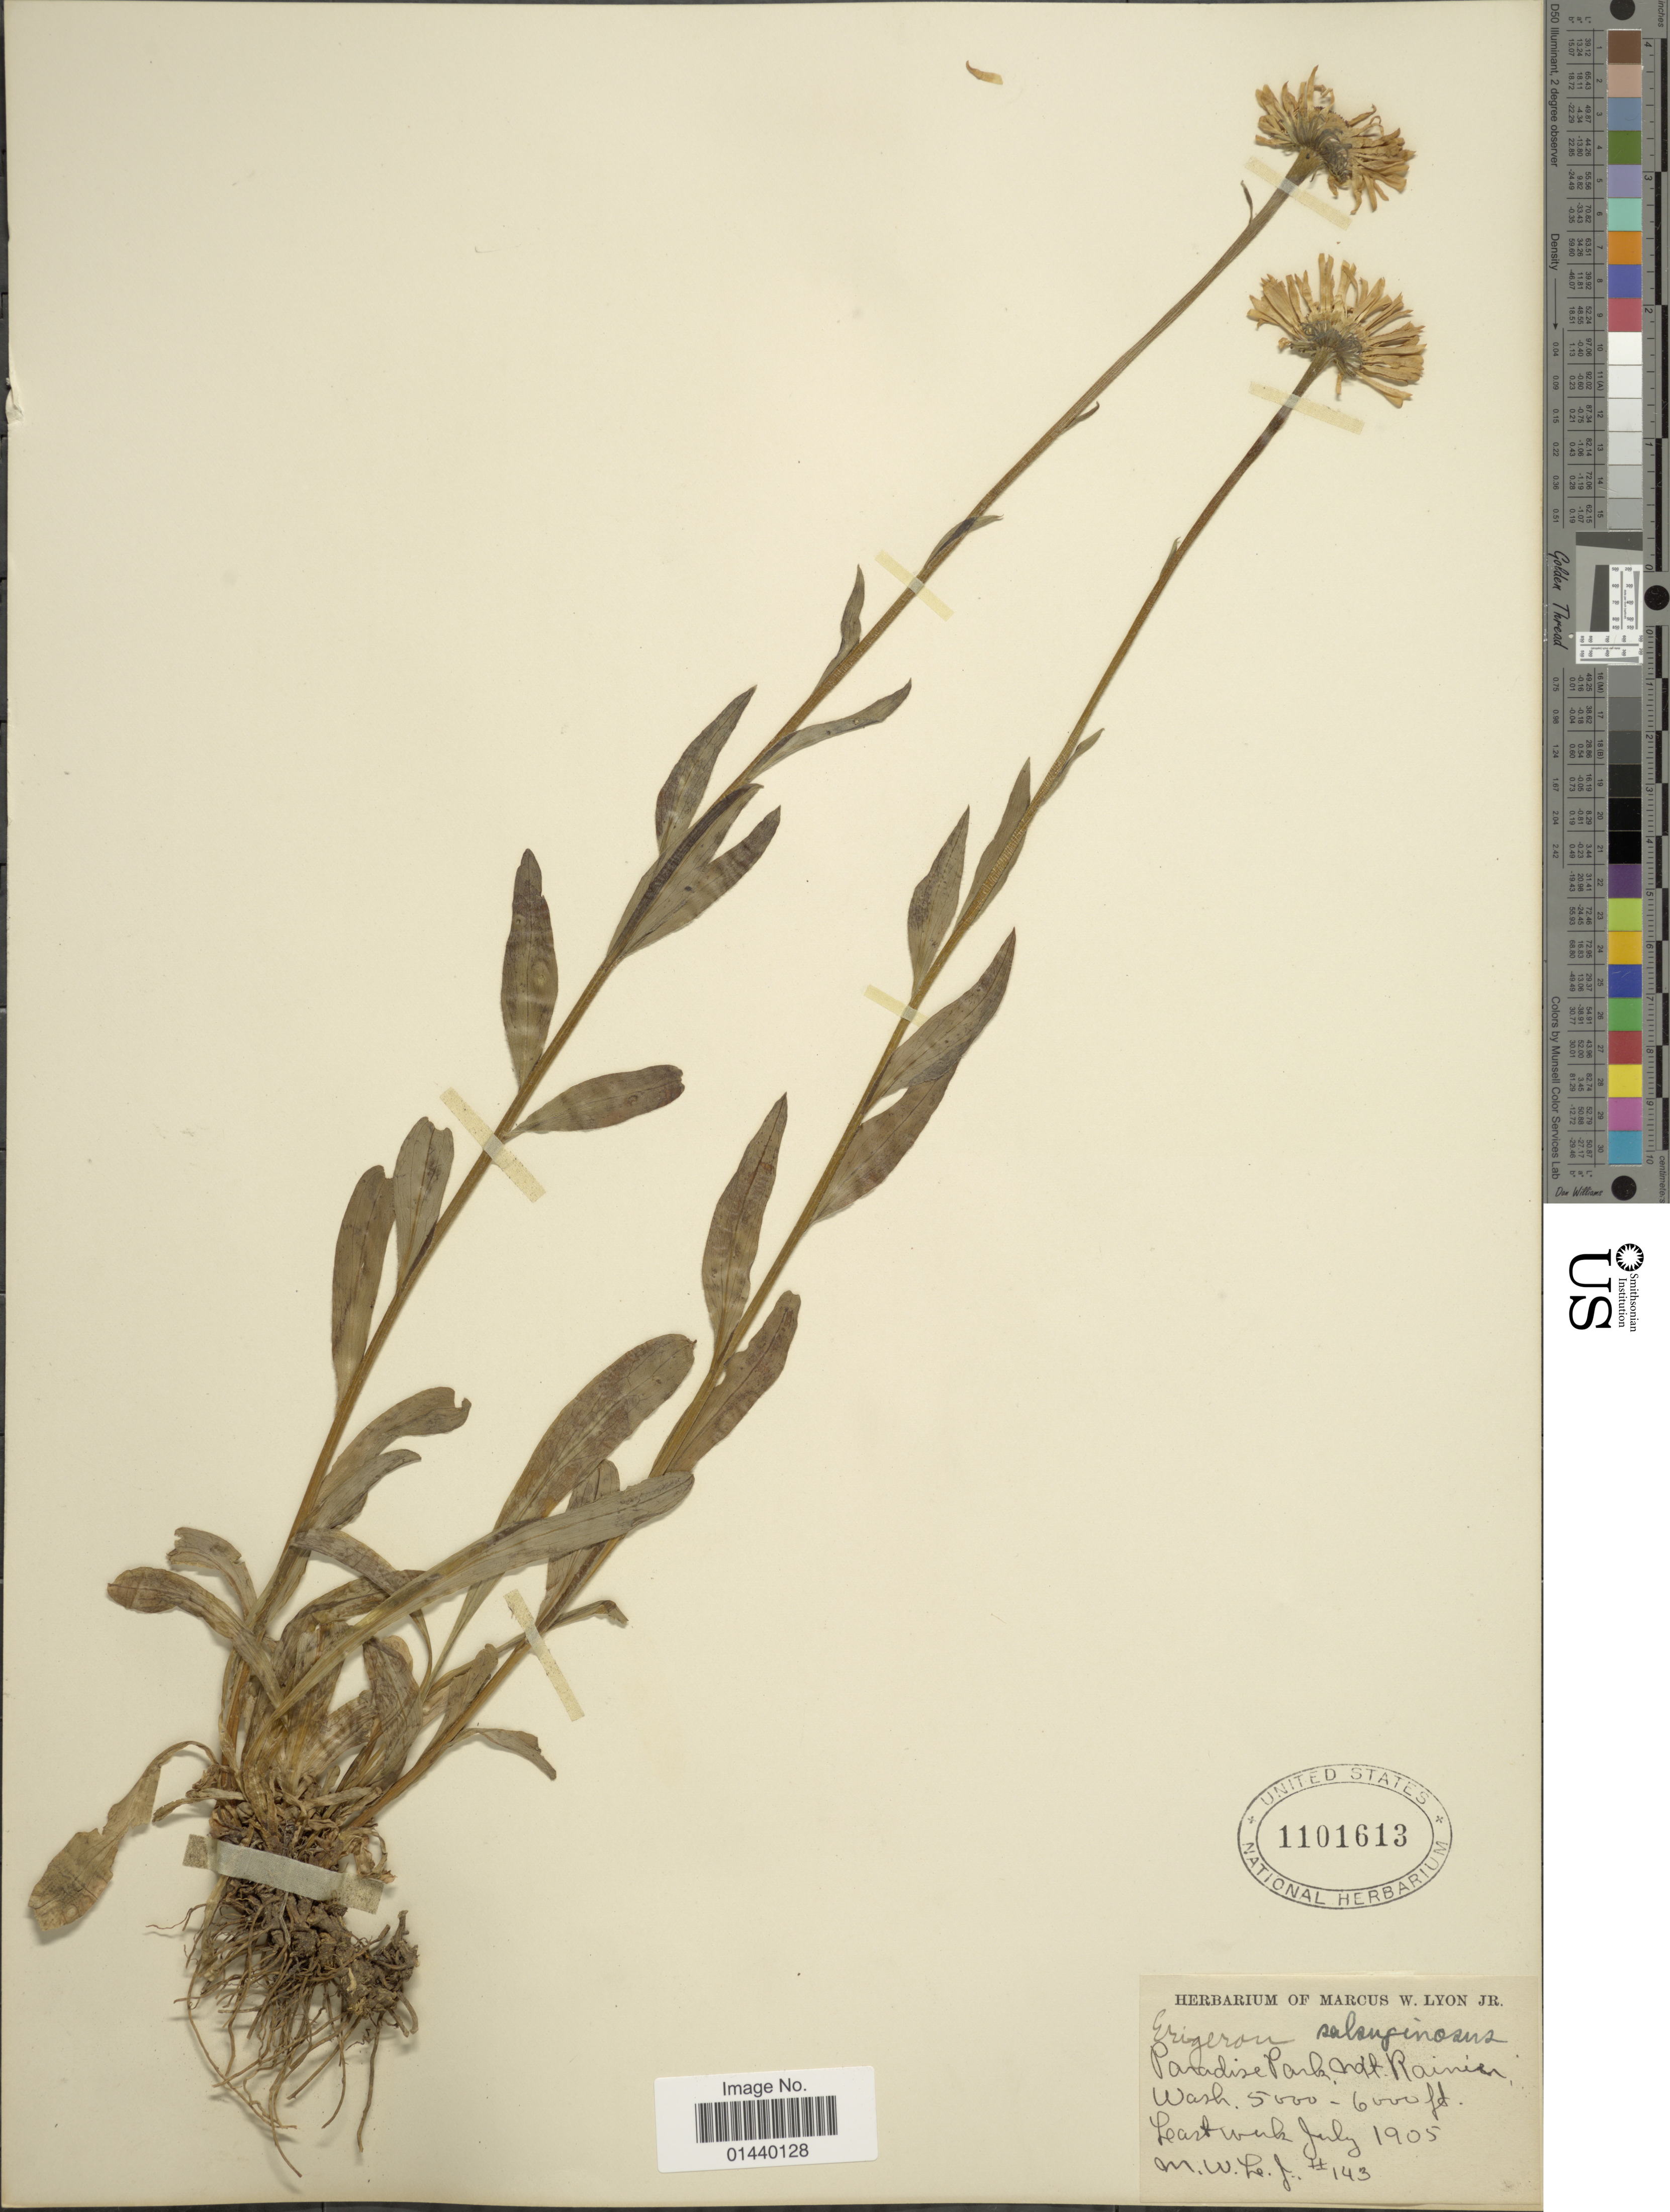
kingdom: Plantae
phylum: Tracheophyta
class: Magnoliopsida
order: Asterales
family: Asteraceae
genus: Erigeron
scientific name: Erigeron salsuginosus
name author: (Richardson ex R. Br.) A. Gray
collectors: M. W. Lyon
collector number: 143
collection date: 1905-07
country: United States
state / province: Washington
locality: Paradise Park Mt. Rainier, Wash.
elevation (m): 1524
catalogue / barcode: US 1101613